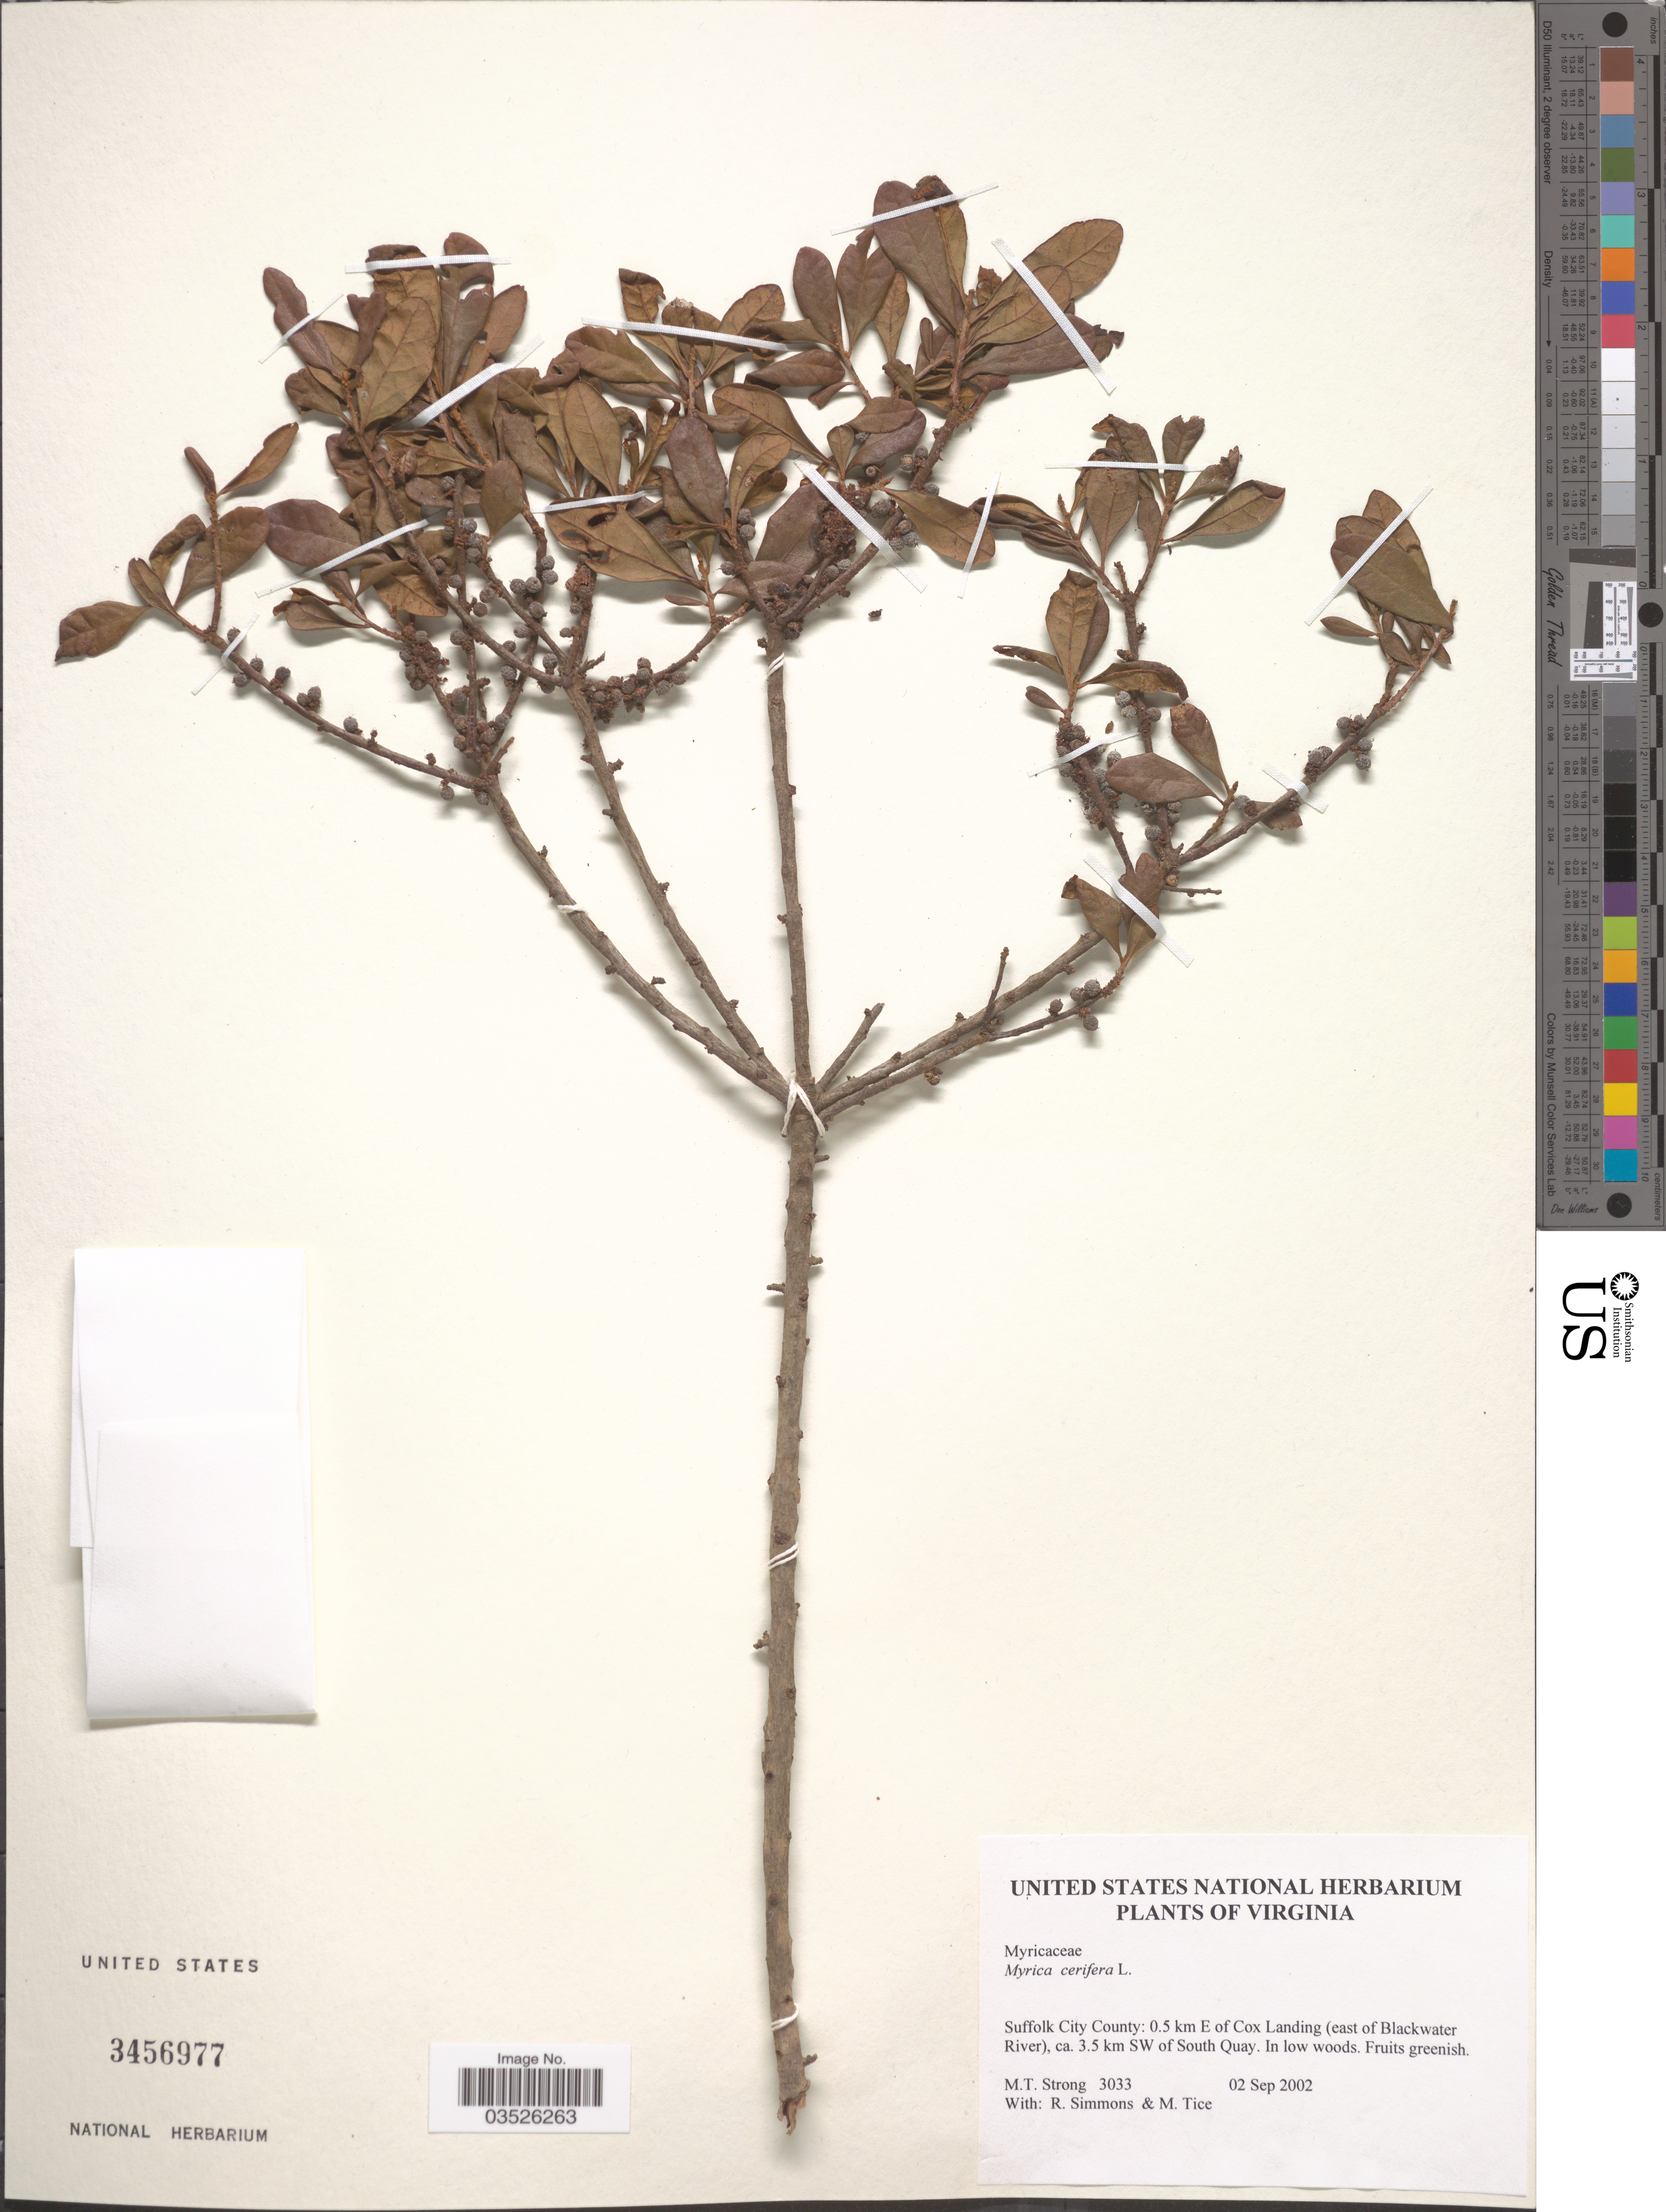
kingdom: Plantae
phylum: Tracheophyta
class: Magnoliopsida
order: Fagales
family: Myricaceae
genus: Morella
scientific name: Morella caroliniensis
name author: (Mill.) Small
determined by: Strong, Mark T., (BOT), Smithsonian Institution - National Museum of Natural History (UNITED STATES)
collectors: M. T. Strong, R. Simmons & M. Tice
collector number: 3033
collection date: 2002-09-02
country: United States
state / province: Virginia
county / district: City of Suffolk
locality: Suffolk City County: 0.5 km E of Cox Landing (east of Blackwater River), ca. 3.5 km SW of South Quay.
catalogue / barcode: US 3456977